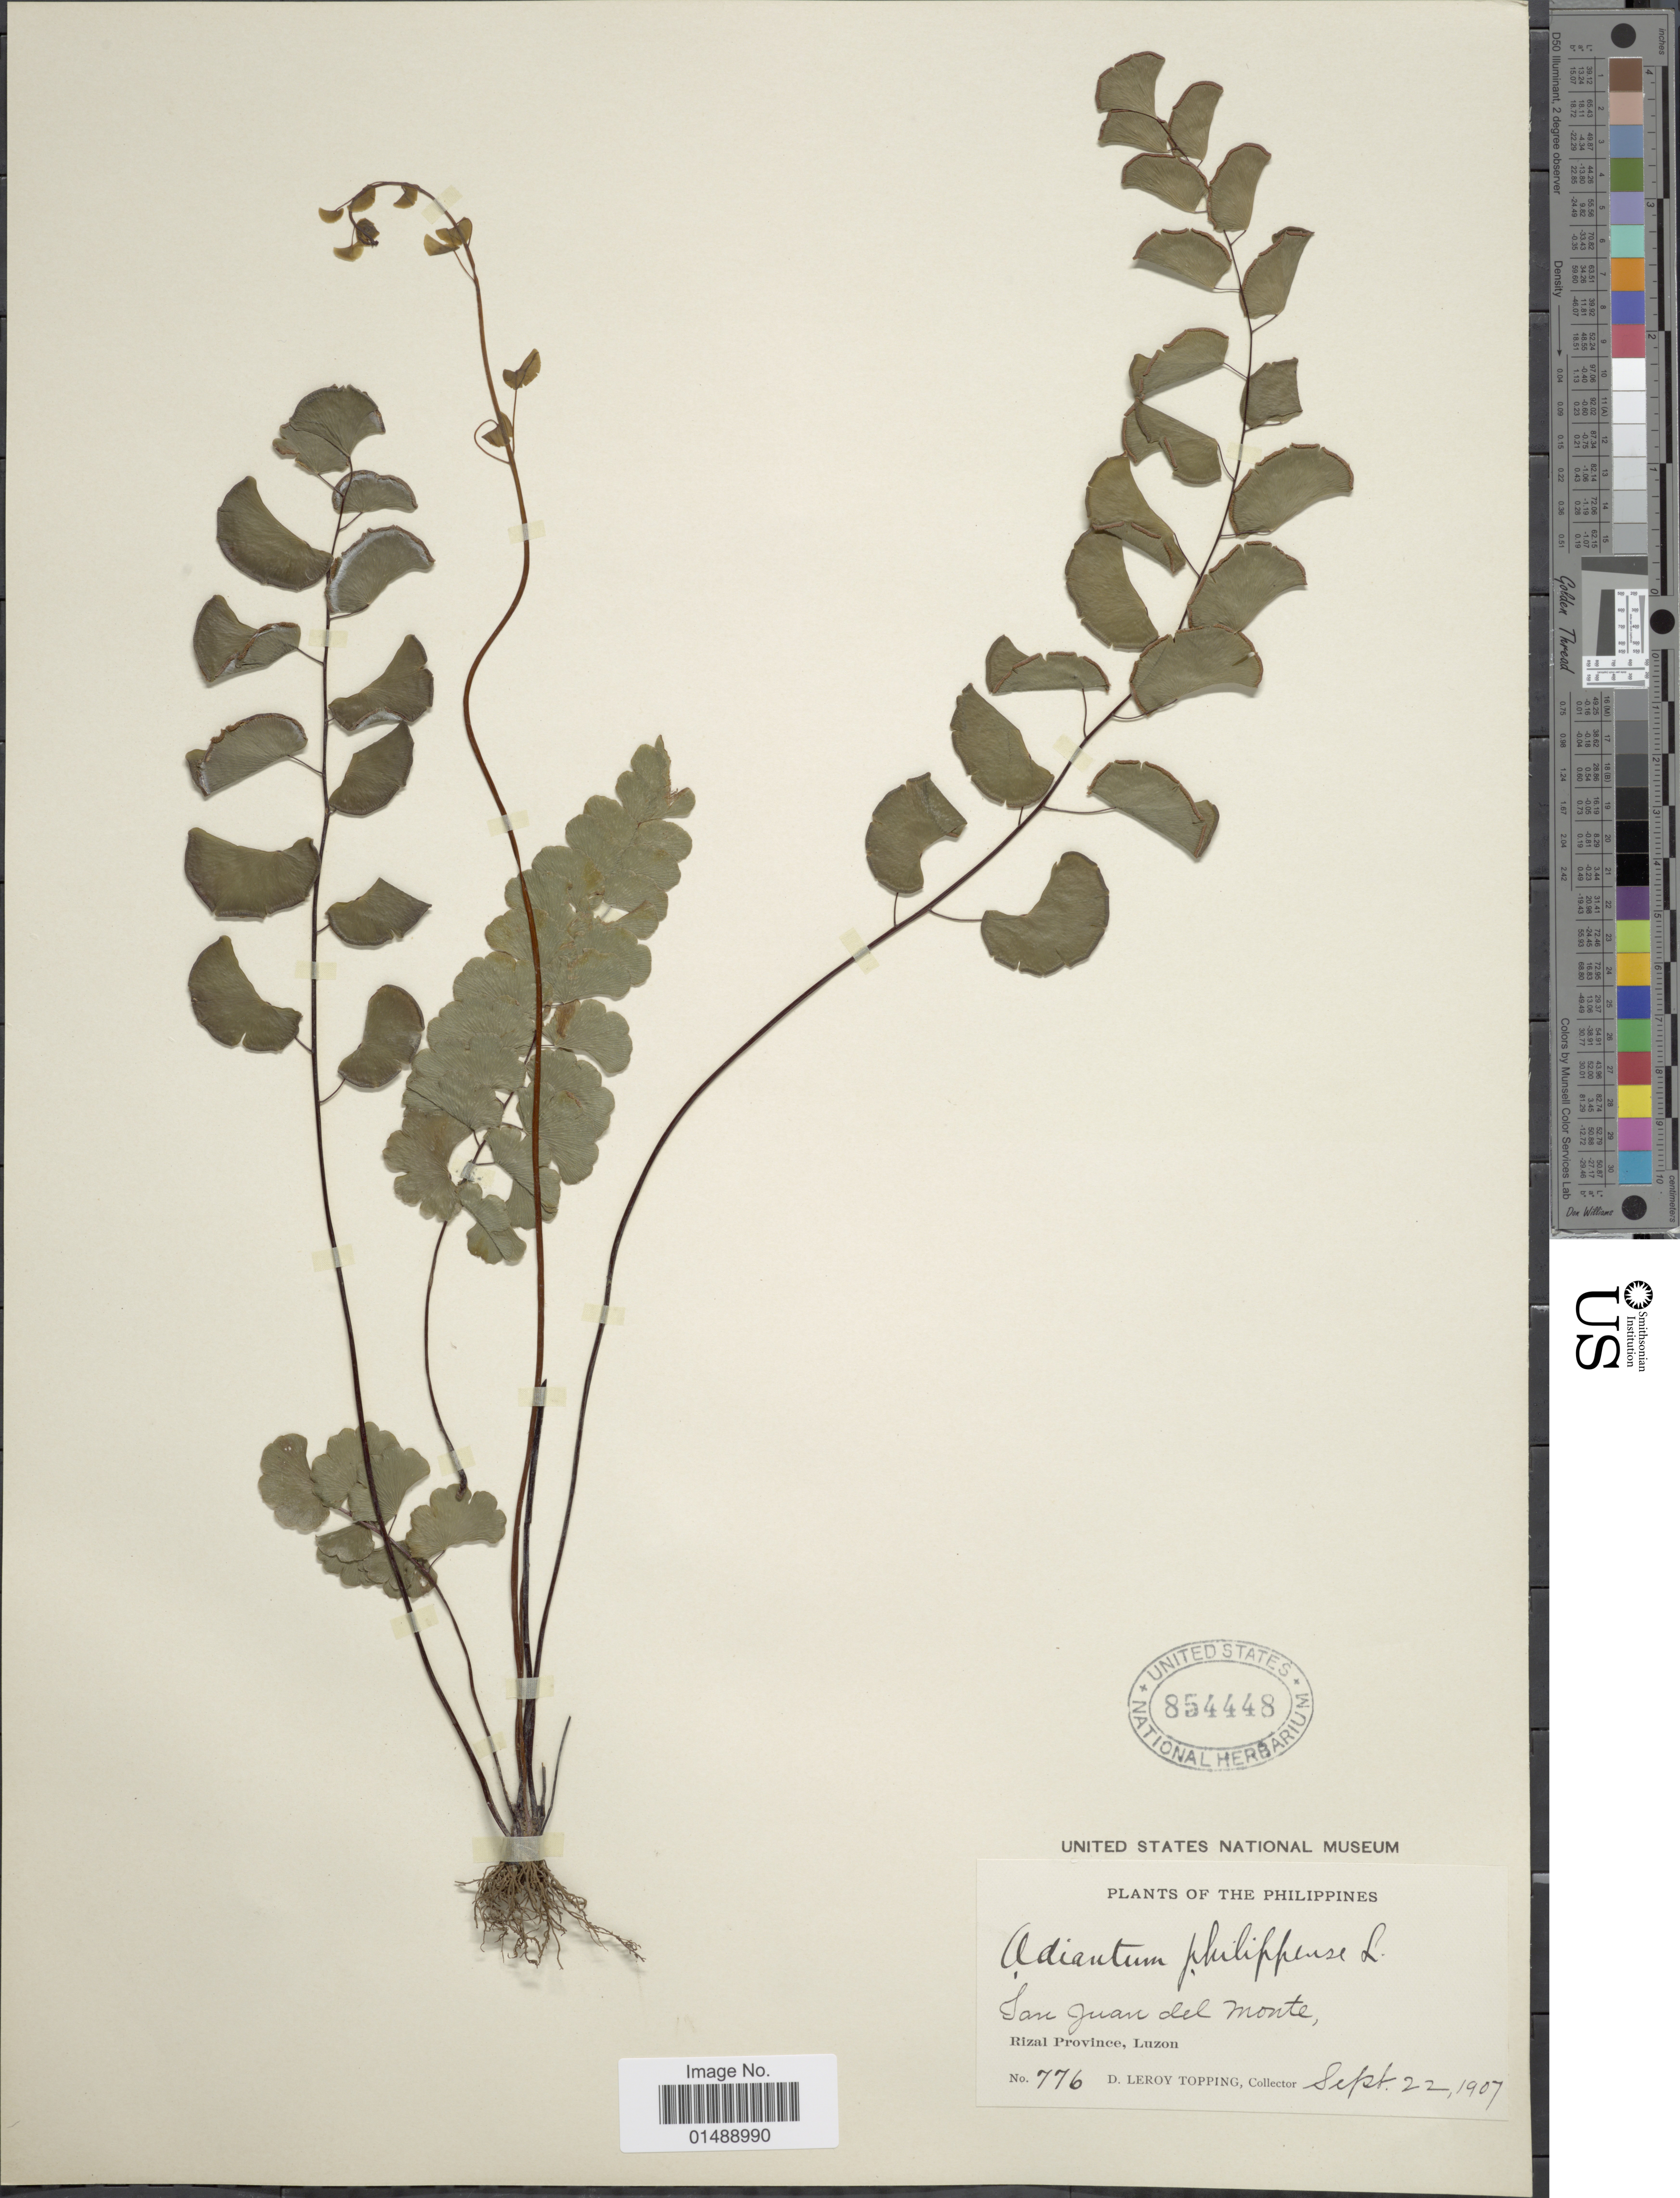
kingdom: Plantae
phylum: Tracheophyta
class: Polypodiopsida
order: Polypodiales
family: Pteridaceae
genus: Adiantum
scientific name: Adiantum philippense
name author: L.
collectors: D. L. Topping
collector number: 776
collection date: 1907-09-22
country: Philippines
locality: San Juan del Monte, Rizal Province, Luzon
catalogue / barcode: US 854448